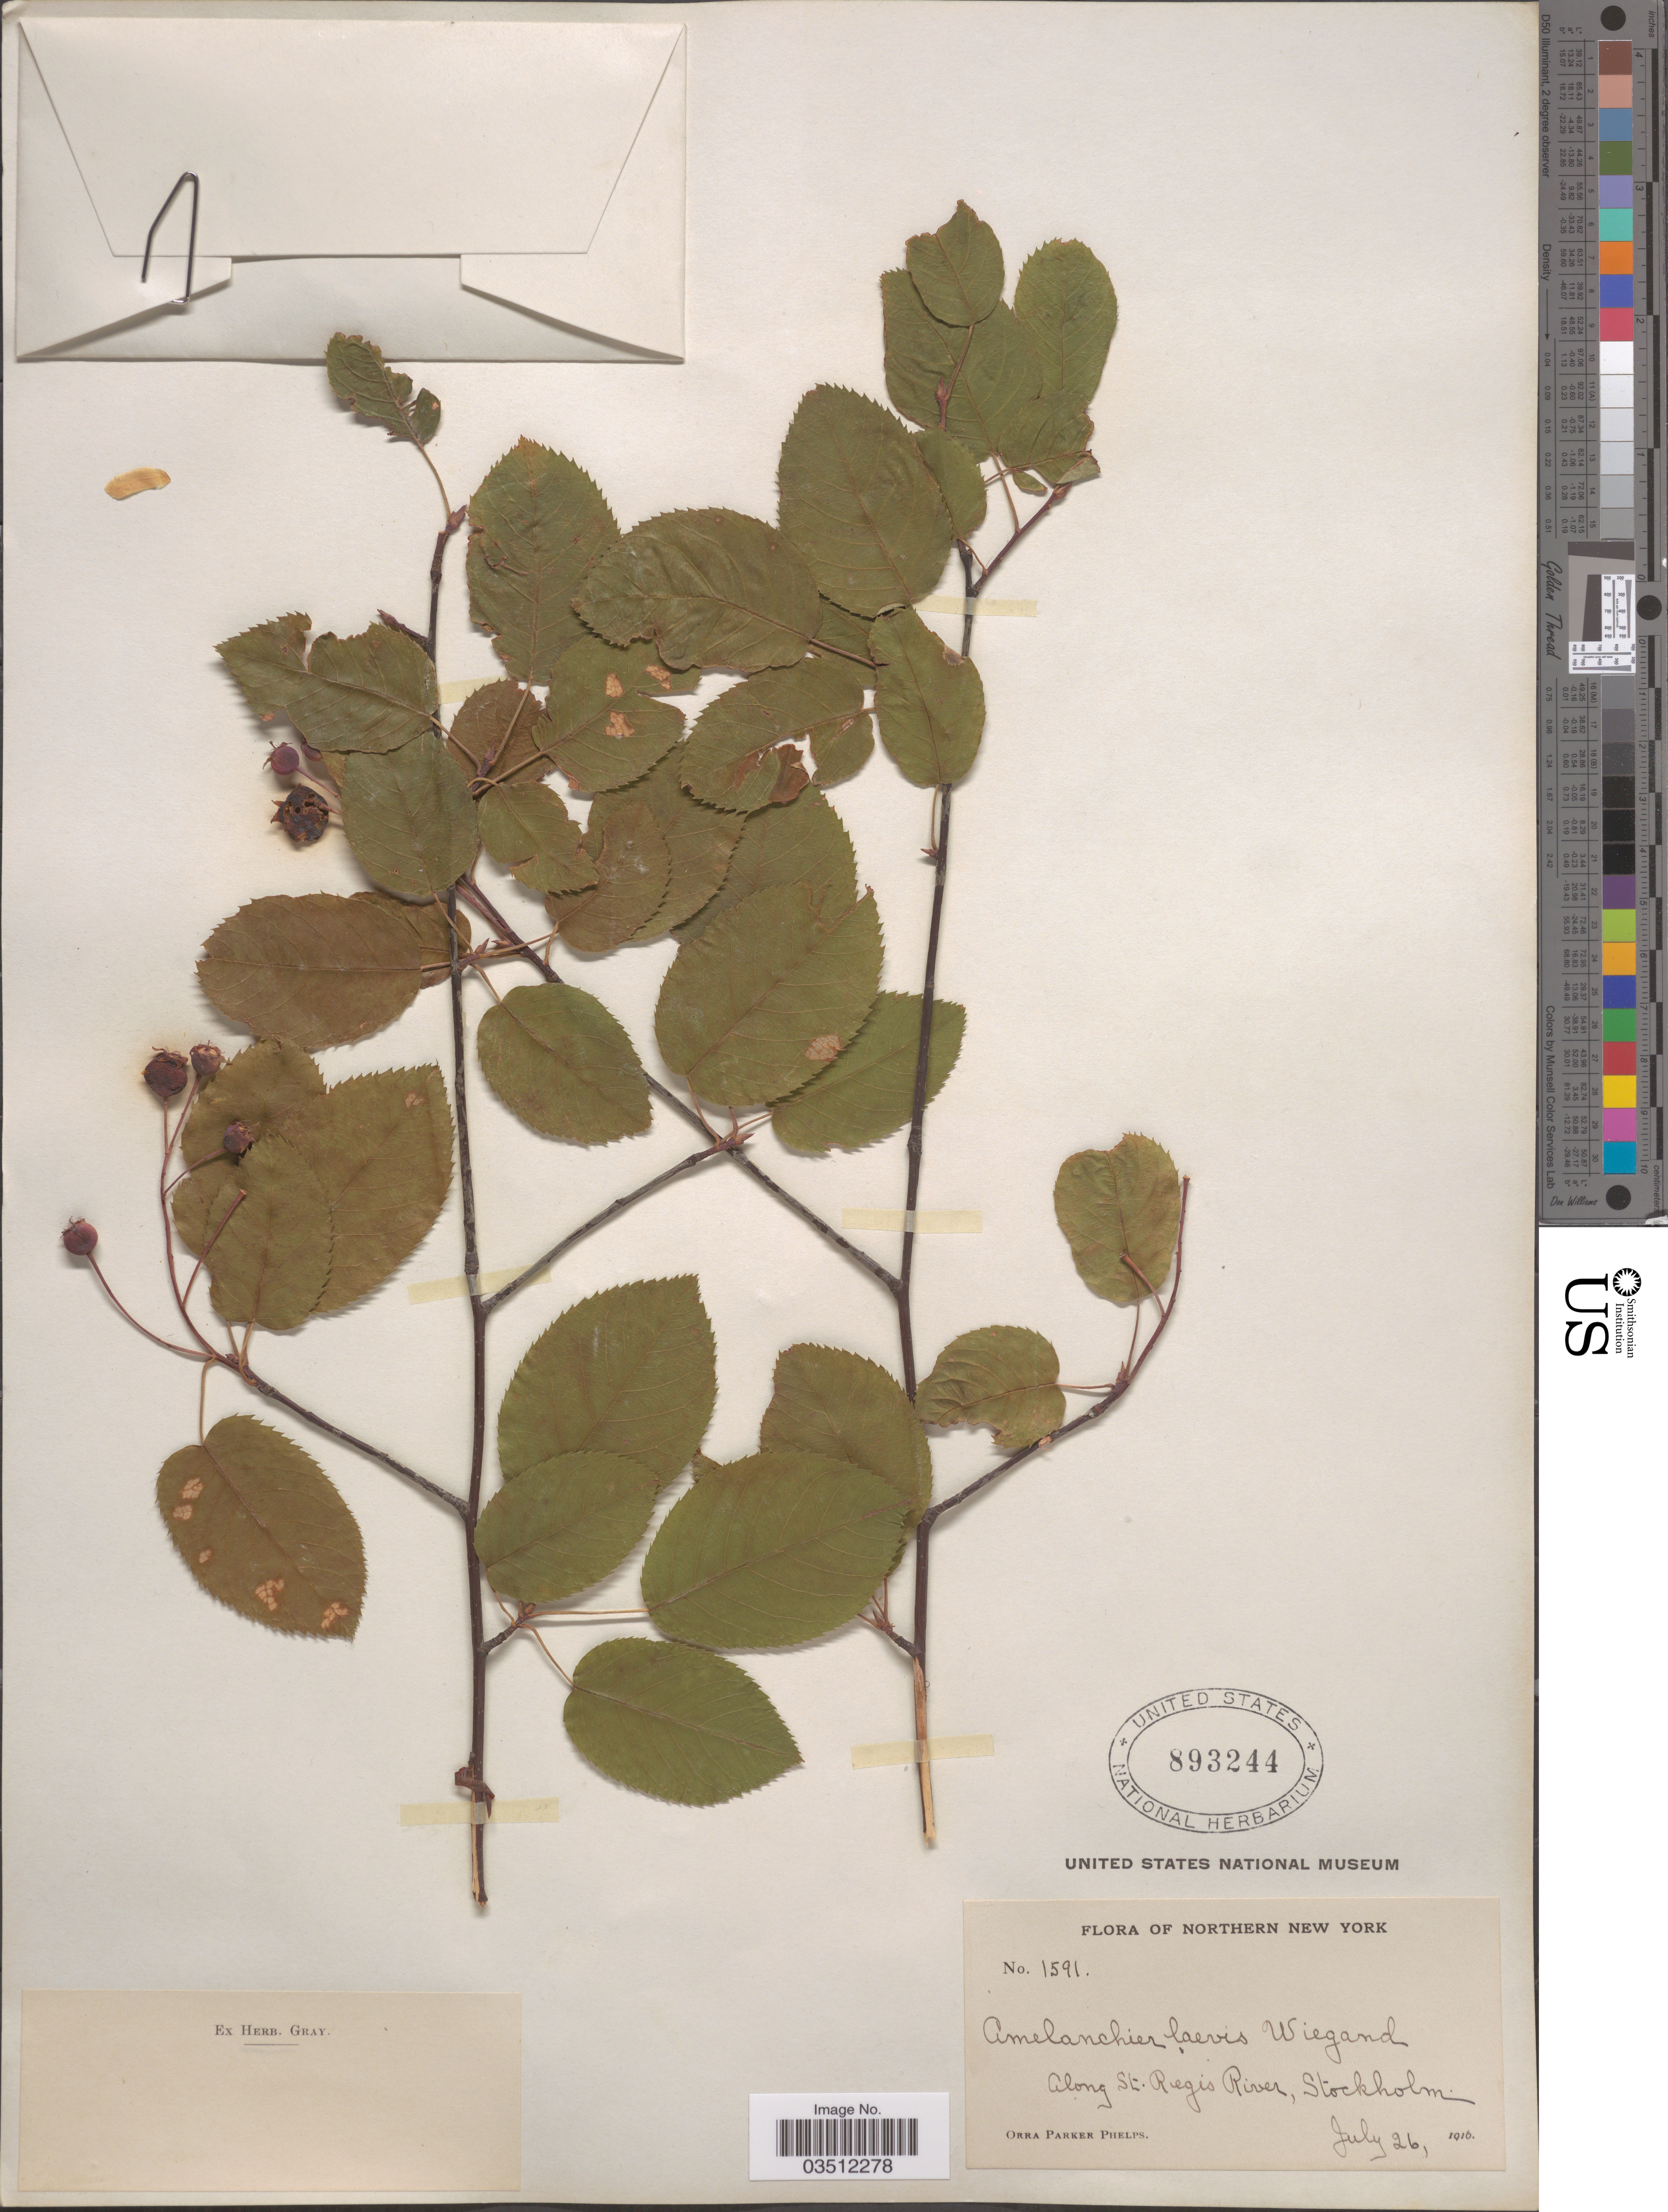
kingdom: Plantae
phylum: Tracheophyta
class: Magnoliopsida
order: Rosales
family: Rosaceae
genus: Amelanchier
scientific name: Amelanchier laevis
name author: Wiegand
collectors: O. P. Phelps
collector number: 1591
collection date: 1916-07-26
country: United States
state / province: New York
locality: Northern New York. Along St. Regis River, Stockholm.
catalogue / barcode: US 893244